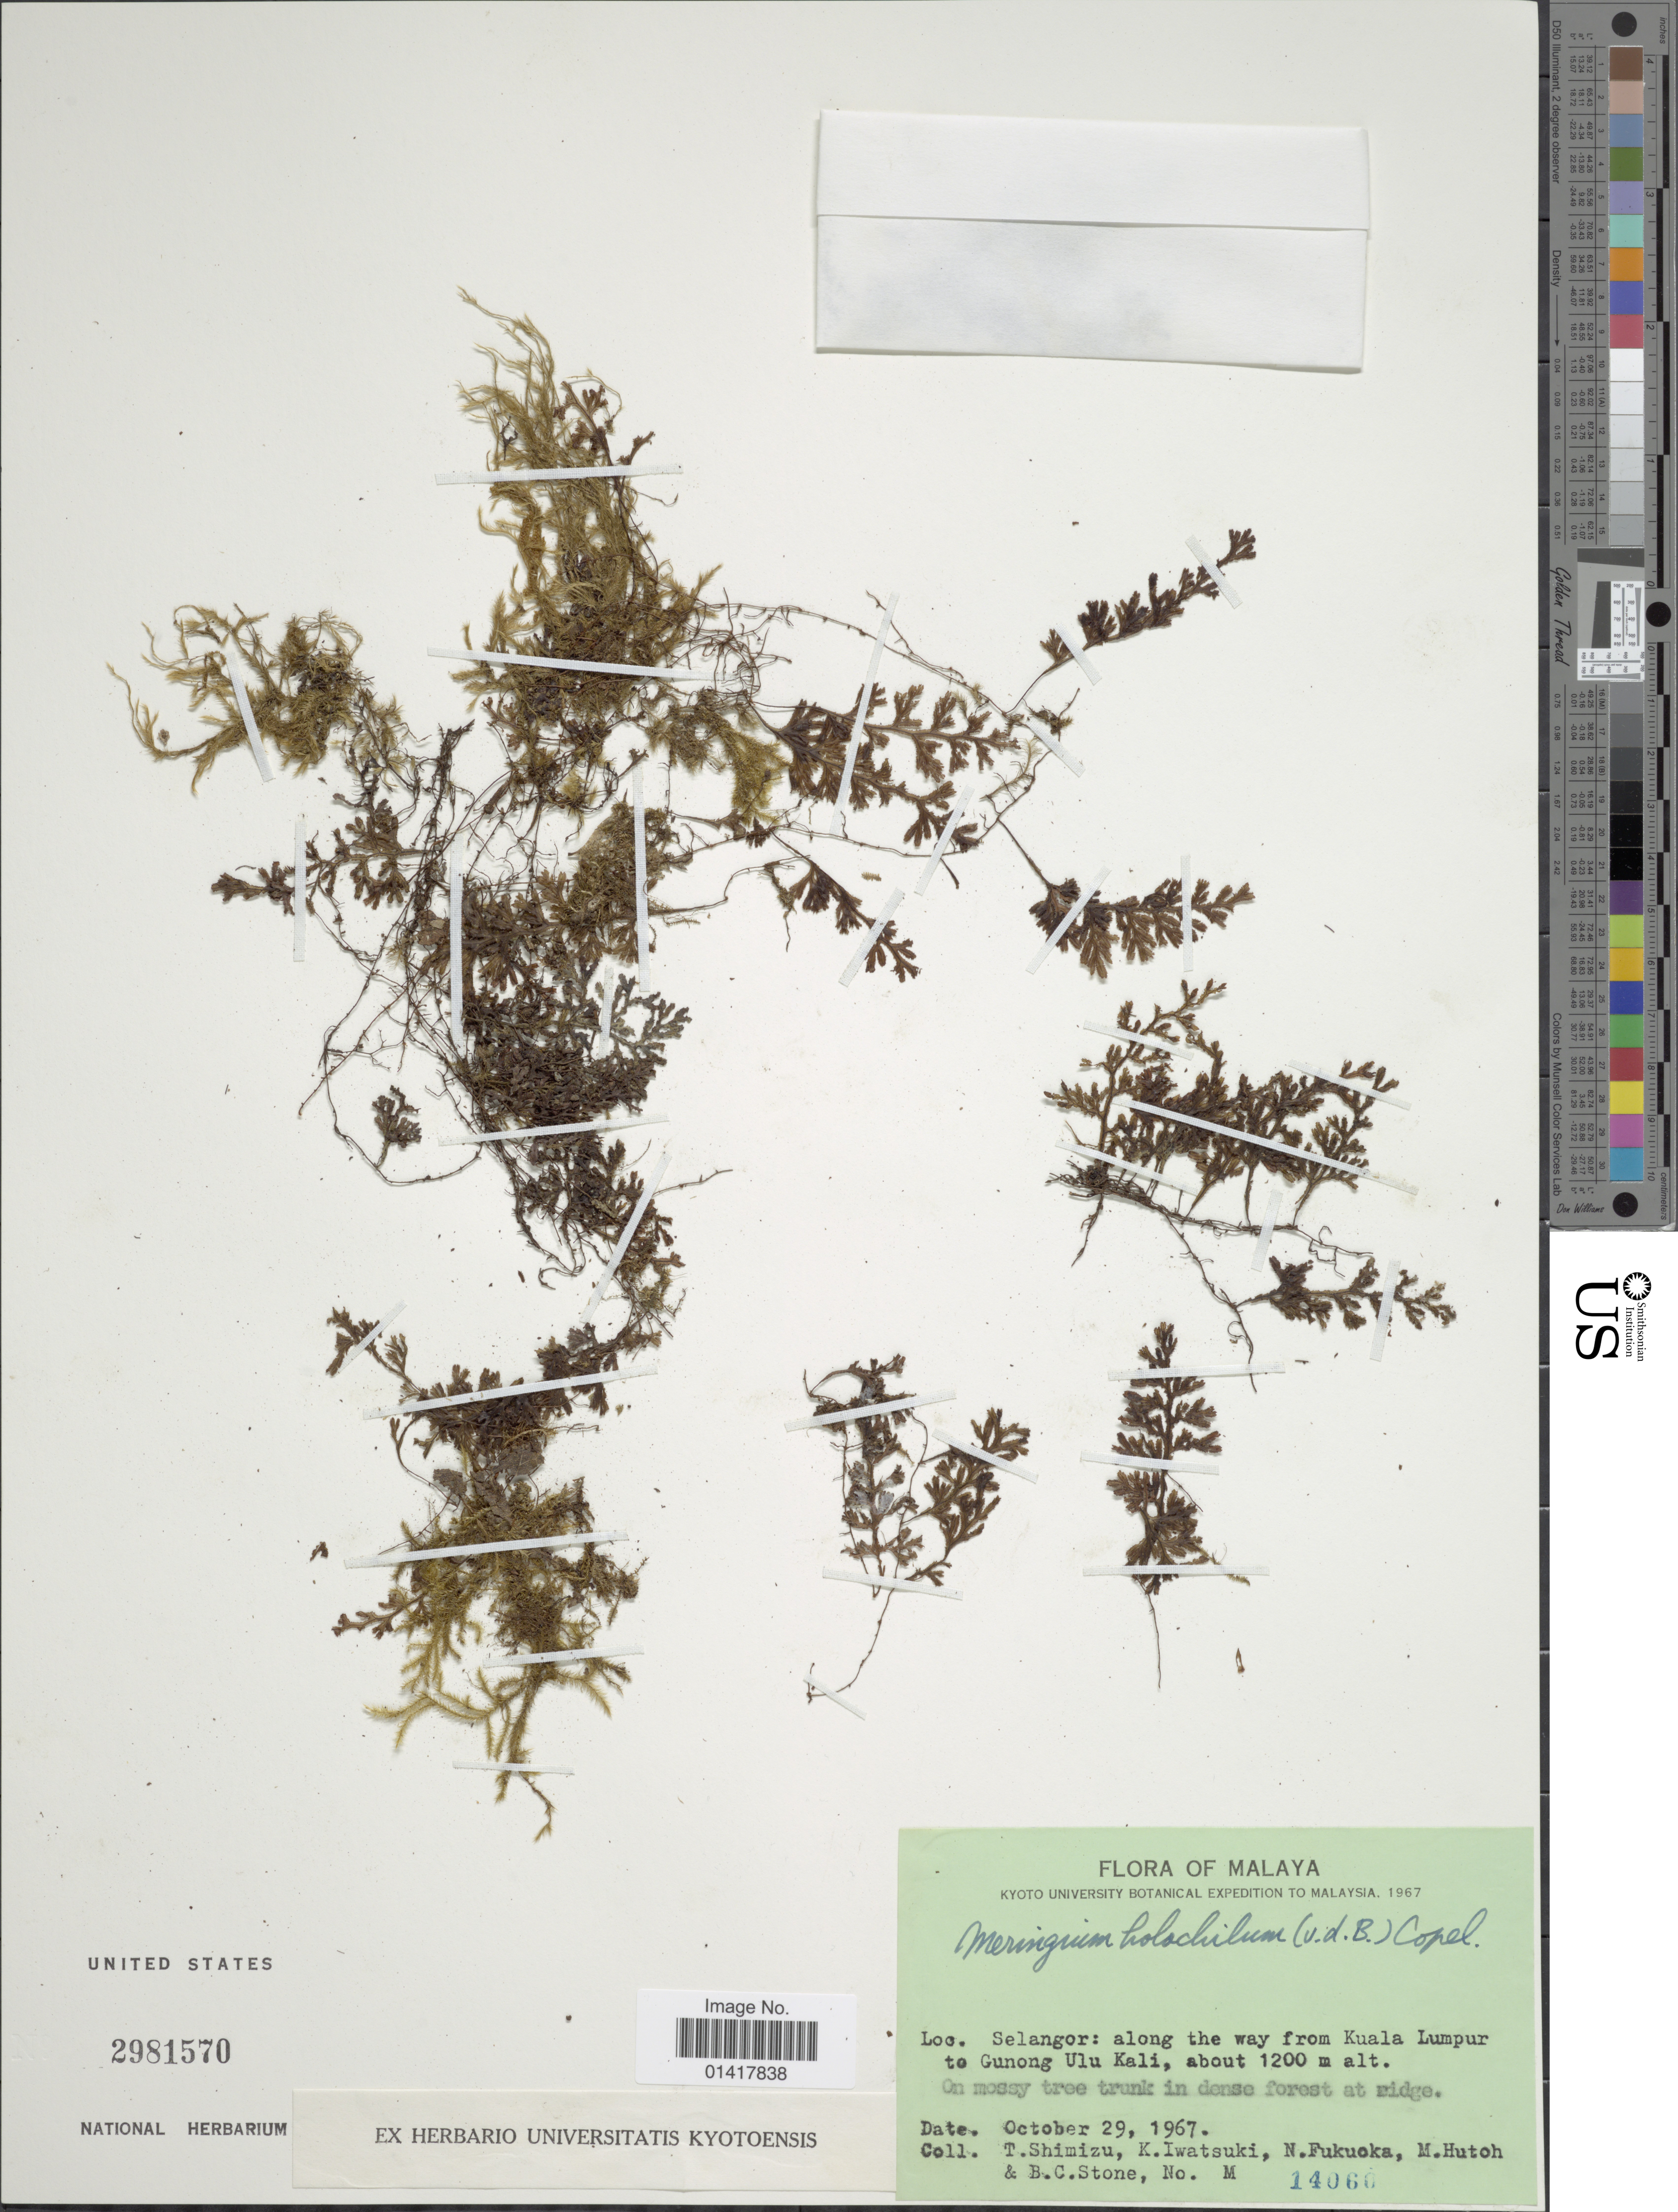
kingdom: Plantae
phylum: Tracheophyta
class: Polypodiopsida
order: Hymenophyllales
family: Hymenophyllaceae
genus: Hymenophyllum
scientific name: Hymenophyllum holochilum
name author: (Bosch) C. Chr.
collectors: T. Shimizu, K. Iwatsuki, N. Fukuoka, M. Hutoh & B. C. Stone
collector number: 14060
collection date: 1967-10-29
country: Malaysia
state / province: Selangor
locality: Malaya. Along the way from Kuala Lumpur to Gunong Ulu Kali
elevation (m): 1200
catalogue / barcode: US 2981570